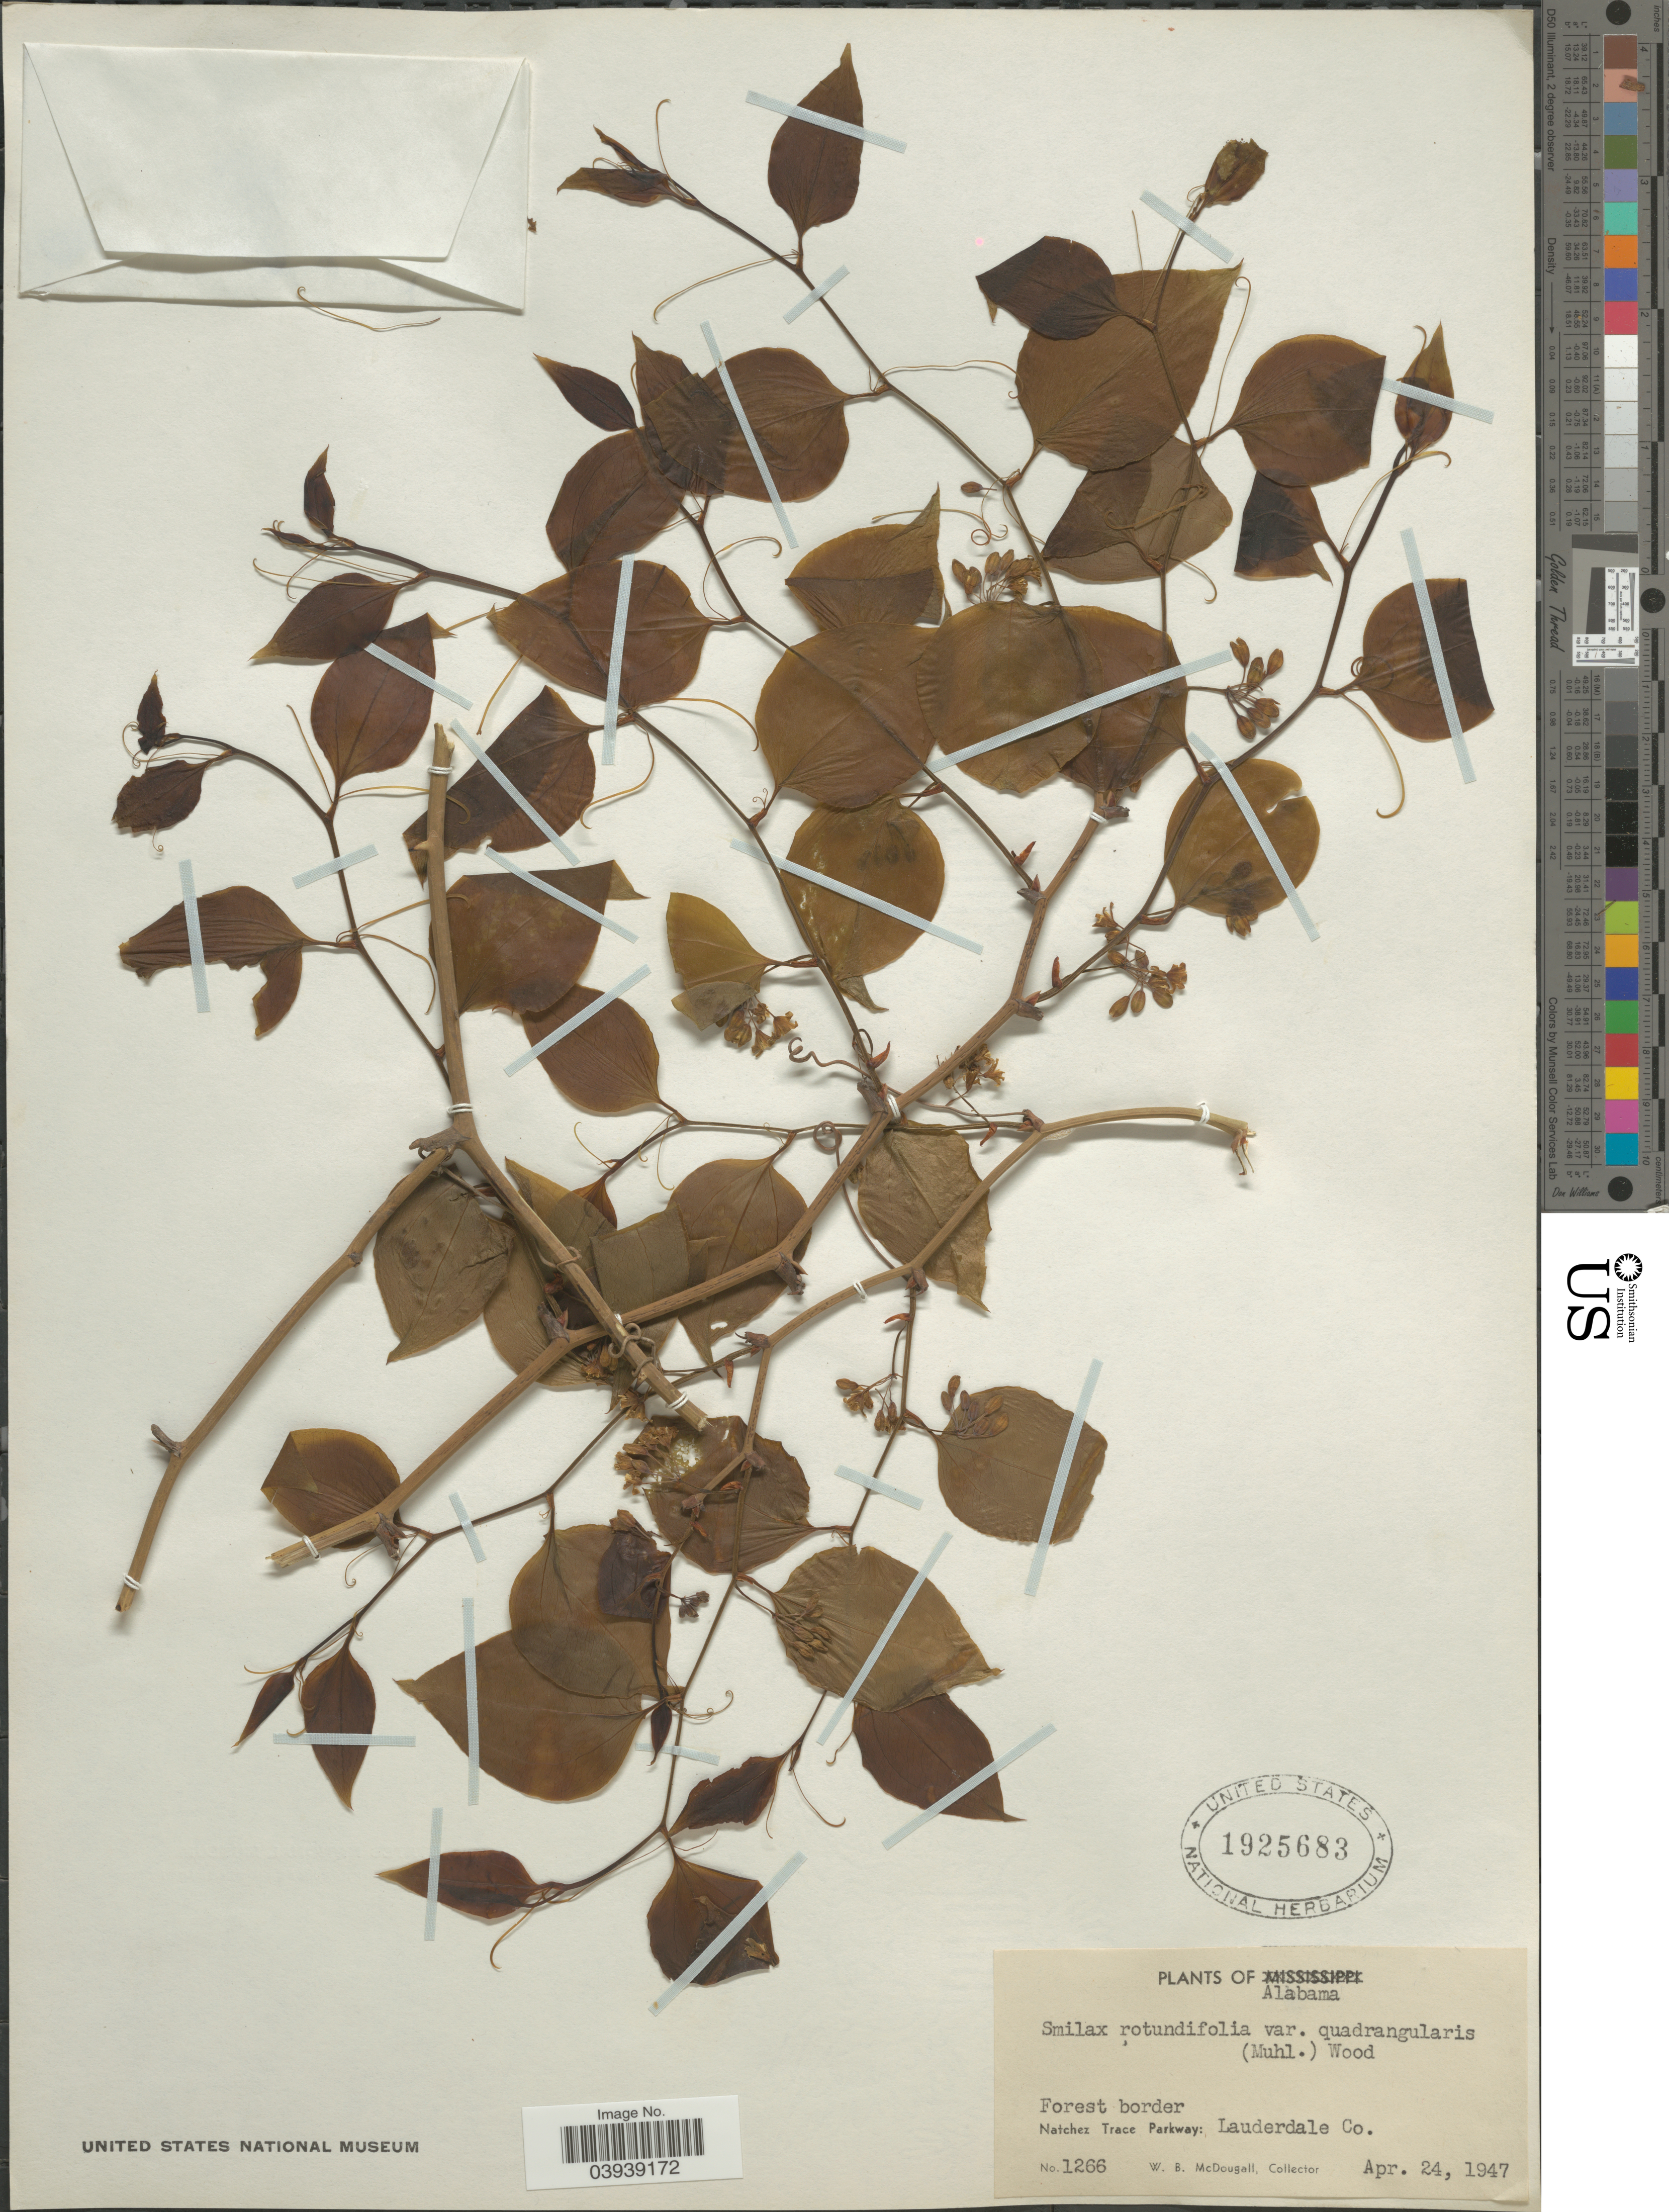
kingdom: Plantae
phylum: Tracheophyta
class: Liliopsida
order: Liliales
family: Smilacaceae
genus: Smilax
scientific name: Smilax rotundifolia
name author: L.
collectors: W. B. McDougall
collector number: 1266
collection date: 1947-04-24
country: United States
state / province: Alabama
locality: Forest border Natchez Trace Parkway: Lauderdale Co.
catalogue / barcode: US 1925683